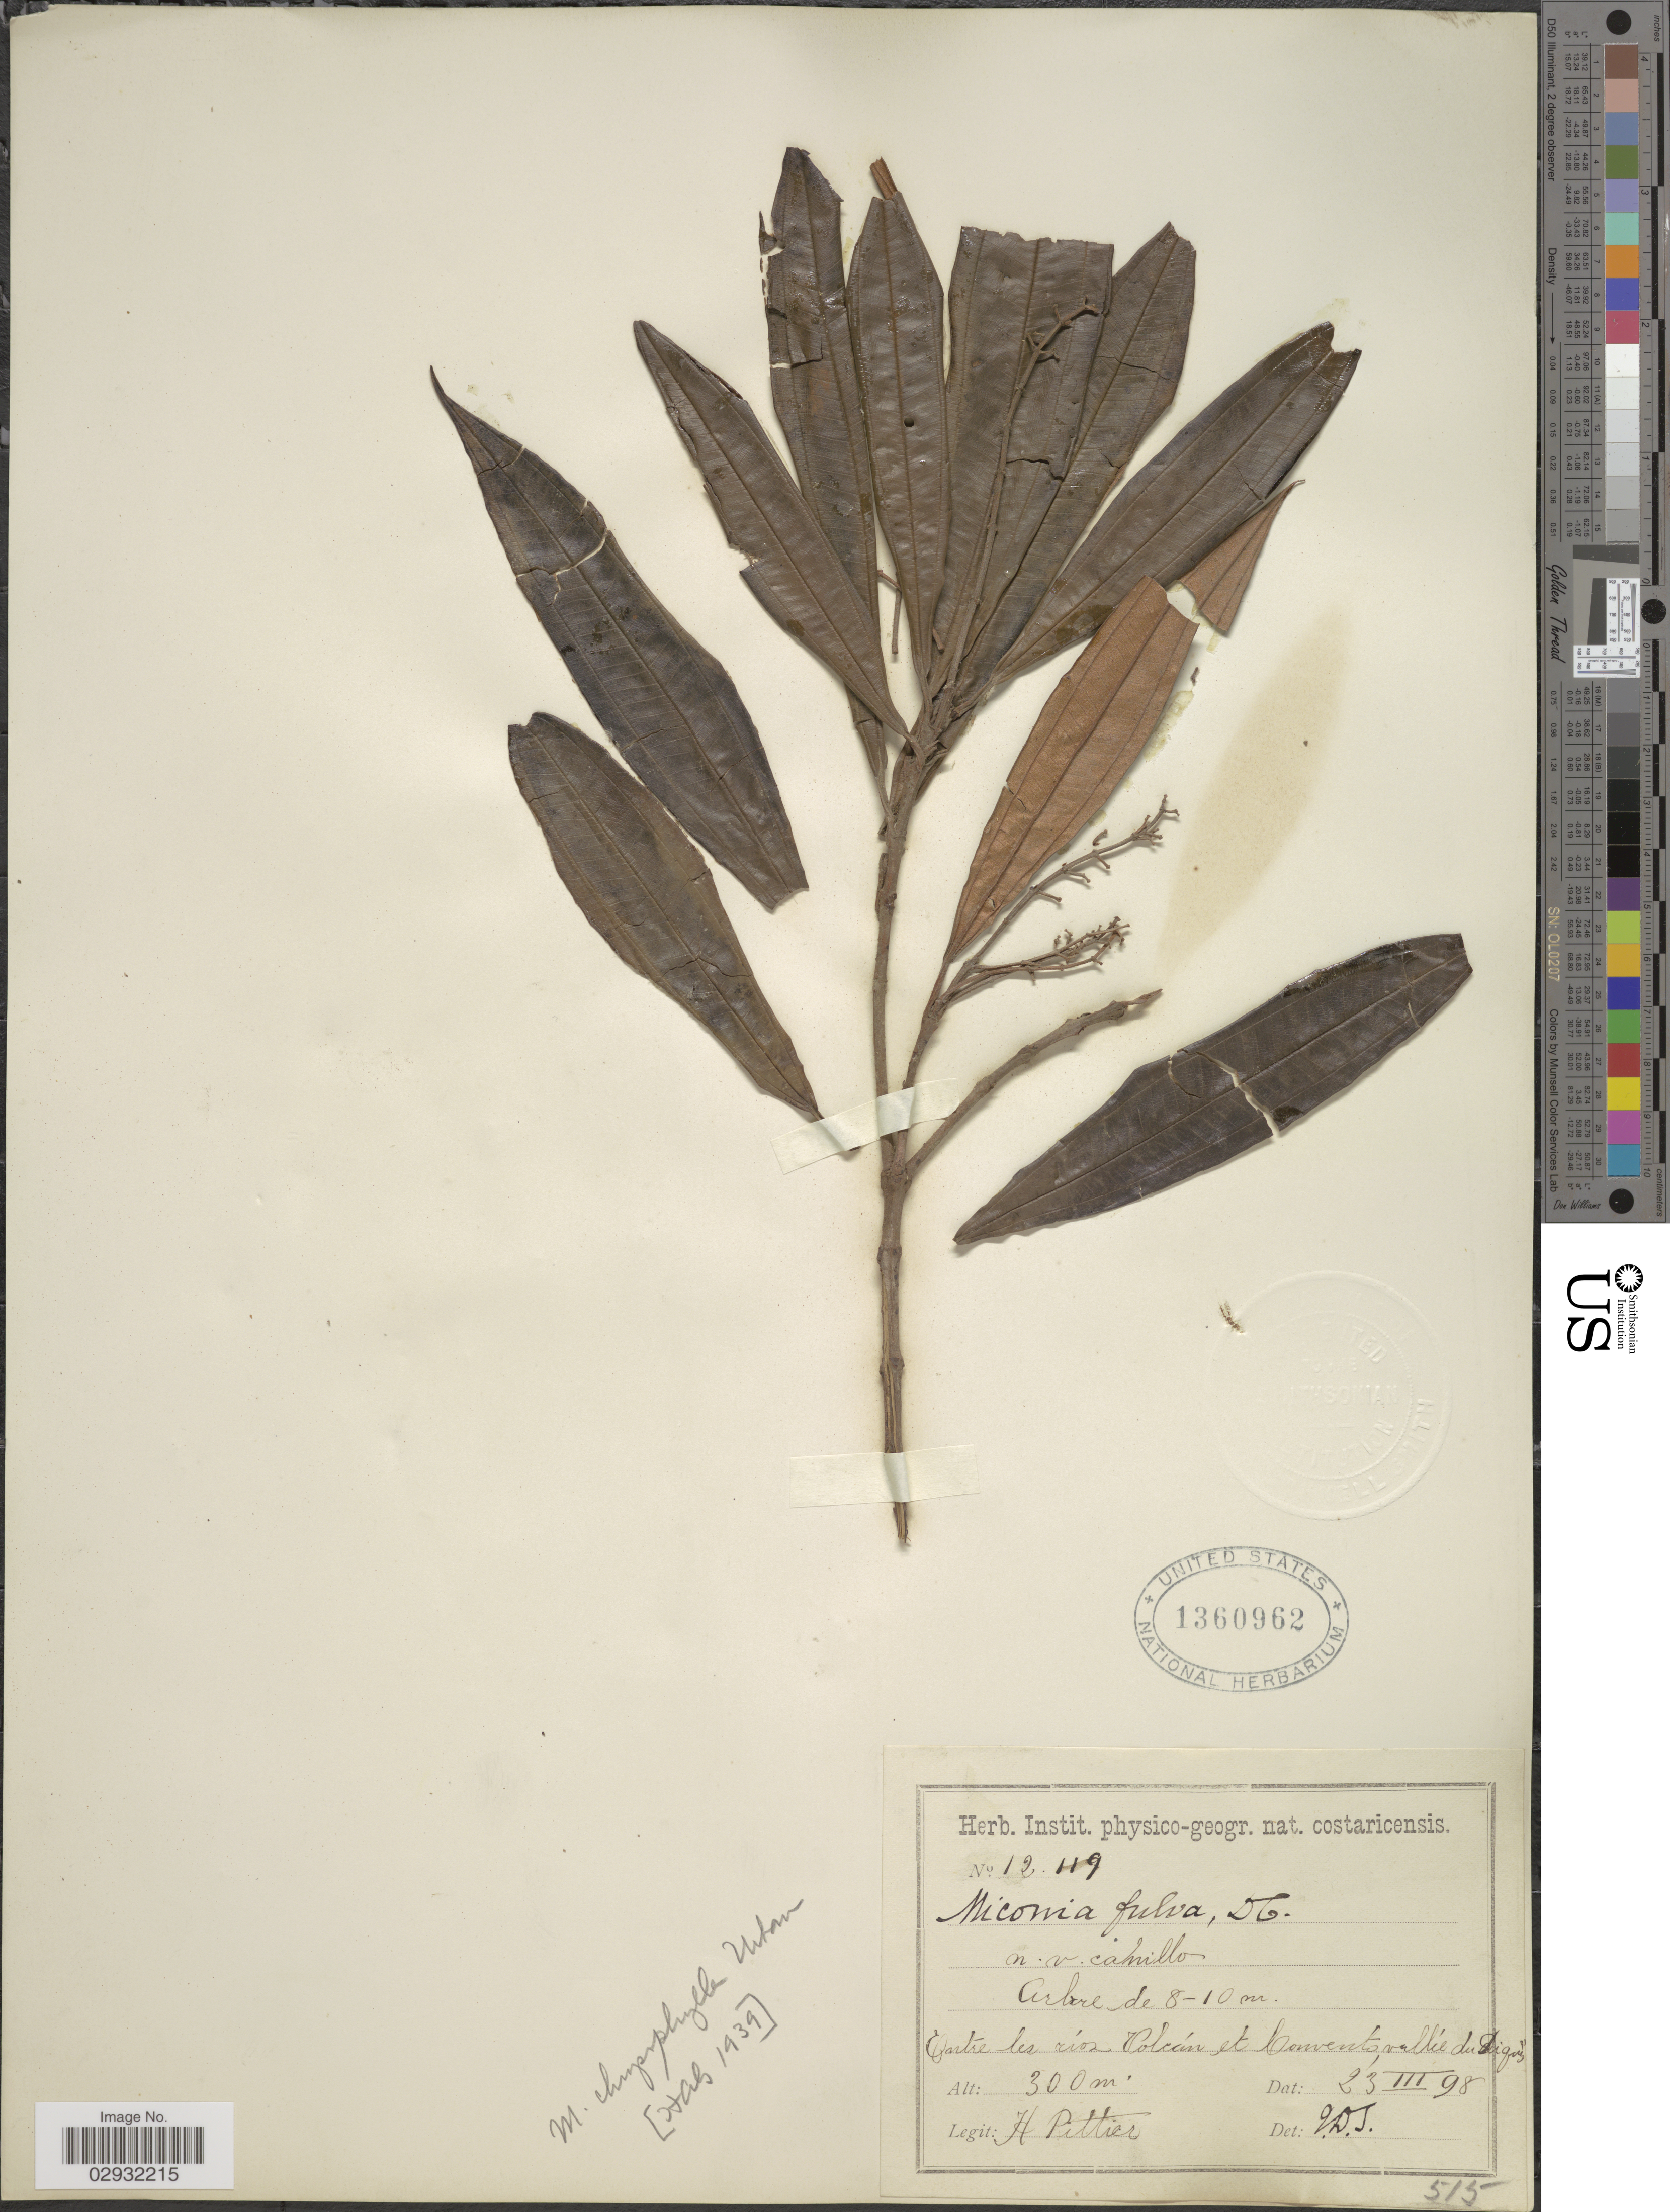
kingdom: Plantae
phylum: Tracheophyta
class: Magnoliopsida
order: Myrtales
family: Melastomataceae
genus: Miconia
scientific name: Miconia chrysophylla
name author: (Rich.) Urb.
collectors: H. F. Pittier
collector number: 12119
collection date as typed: Transcribed d/m/y: 23/3/98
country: Costa Rica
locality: Entre les rios Volcán et Convento, vallée du Diquis.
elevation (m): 300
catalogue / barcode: US 1360962